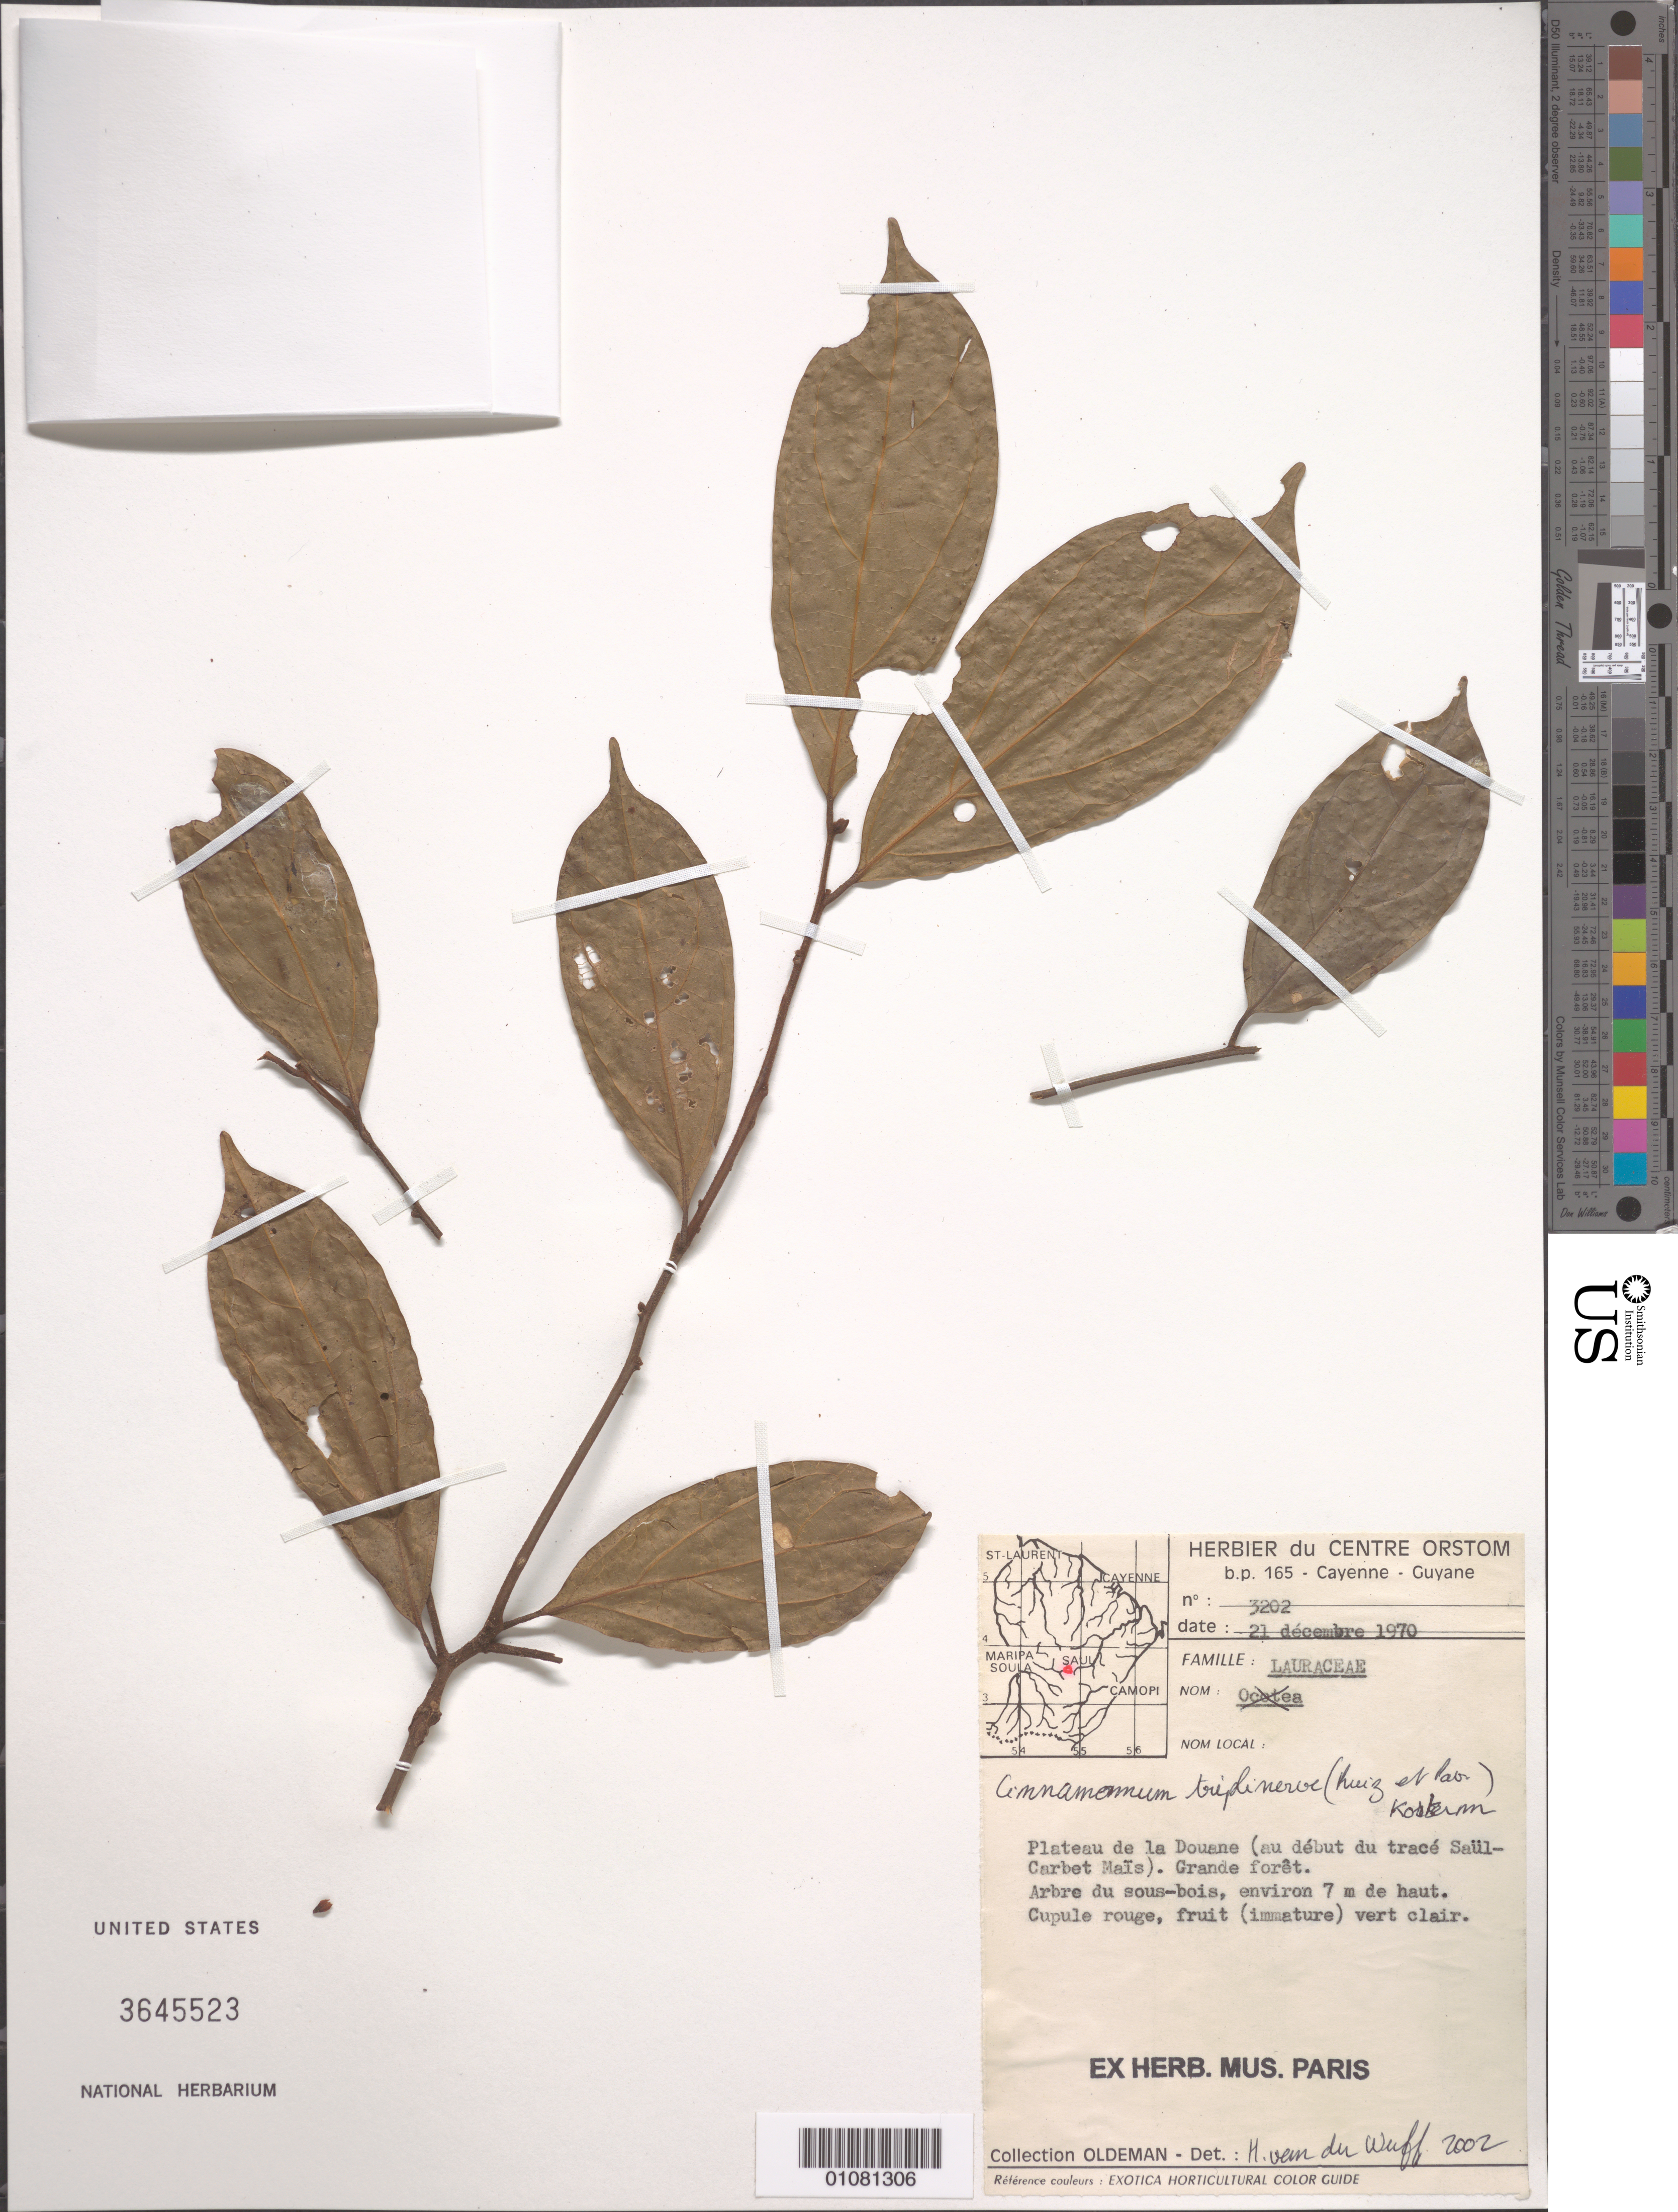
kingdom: Plantae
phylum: Tracheophyta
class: Magnoliopsida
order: Laurales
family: Lauraceae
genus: Cinnamomum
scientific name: Cinnamomum triplinerve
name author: (Ruiz & Pav.) Kosterm.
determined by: van der Werff, H., (MO), Missouri Botanical Garden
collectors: R. Oldeman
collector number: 3202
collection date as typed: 21-Dec-70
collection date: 1970-12-21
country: French Guiana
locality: Plateau de la Douane (au debut du trace Saül - Carbet Maïs)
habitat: Grande foret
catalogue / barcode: US 3645523